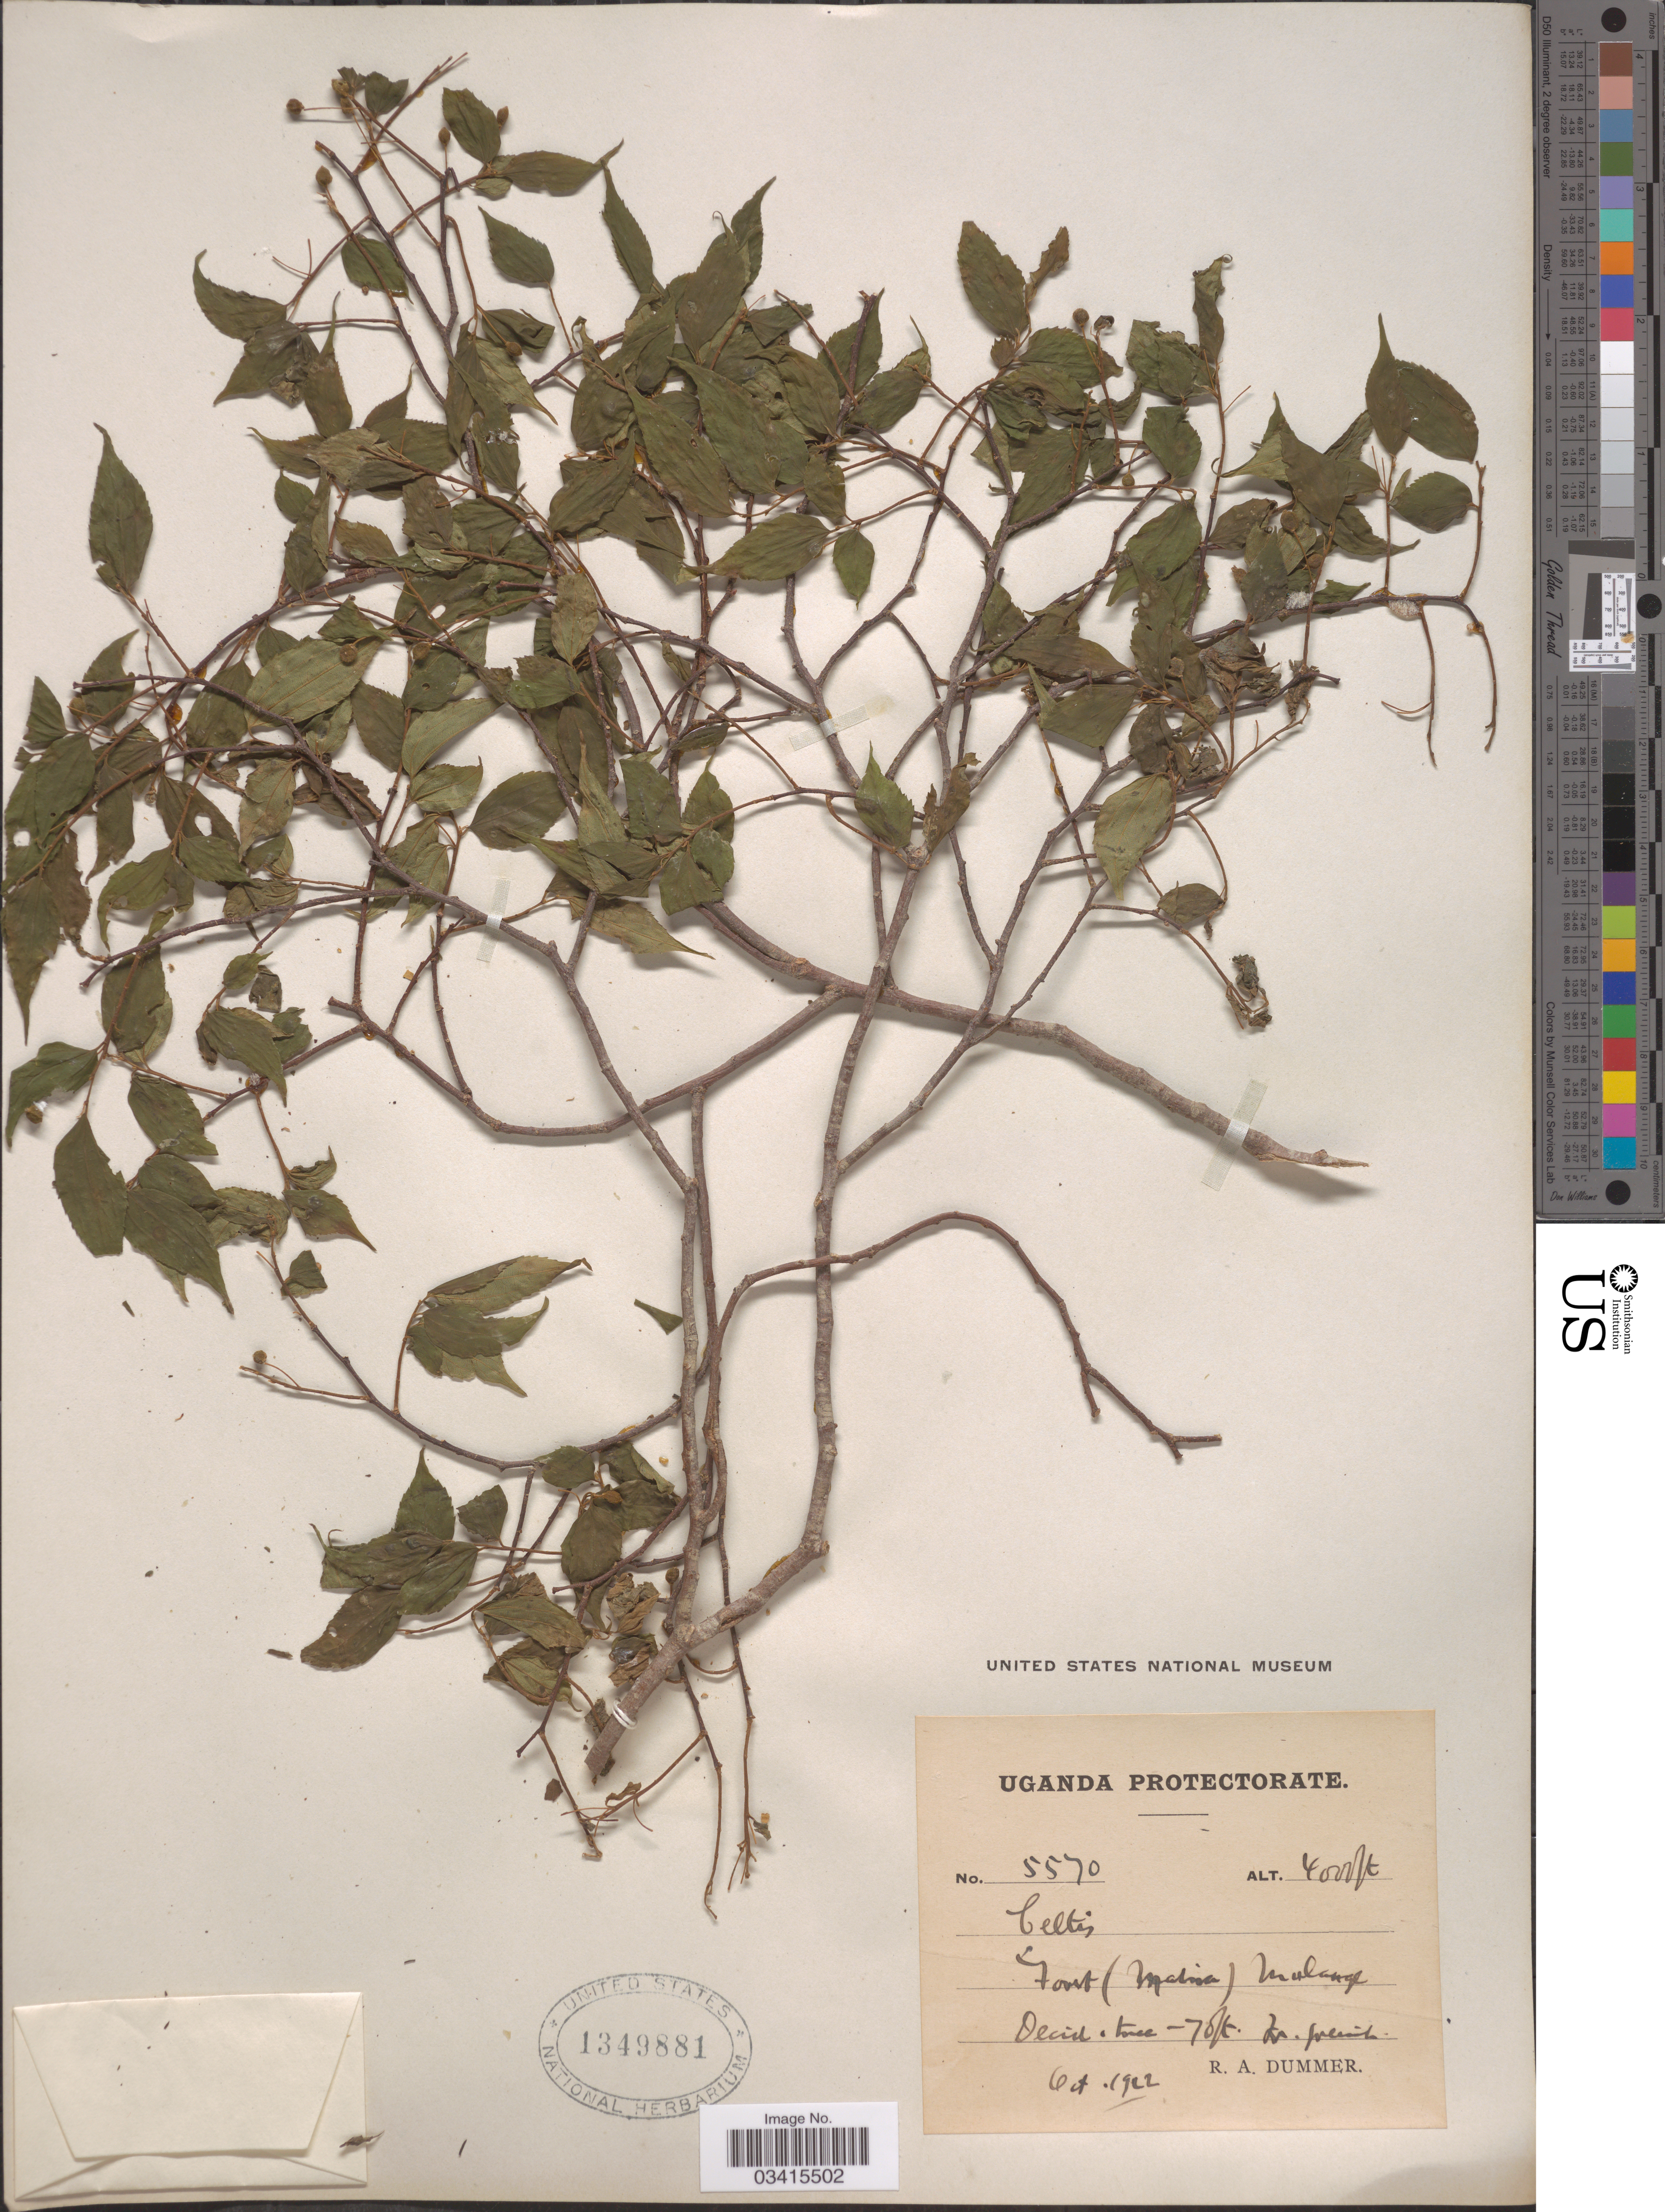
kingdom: Plantae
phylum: Tracheophyta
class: Magnoliopsida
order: Rosales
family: Cannabaceae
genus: Celtis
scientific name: Celtis sp.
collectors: R. Dümmer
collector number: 5570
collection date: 1922-10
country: Uganda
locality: Uganda Protectorate. Forest (Mabira) Mulange.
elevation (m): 1219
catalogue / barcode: US 1349881